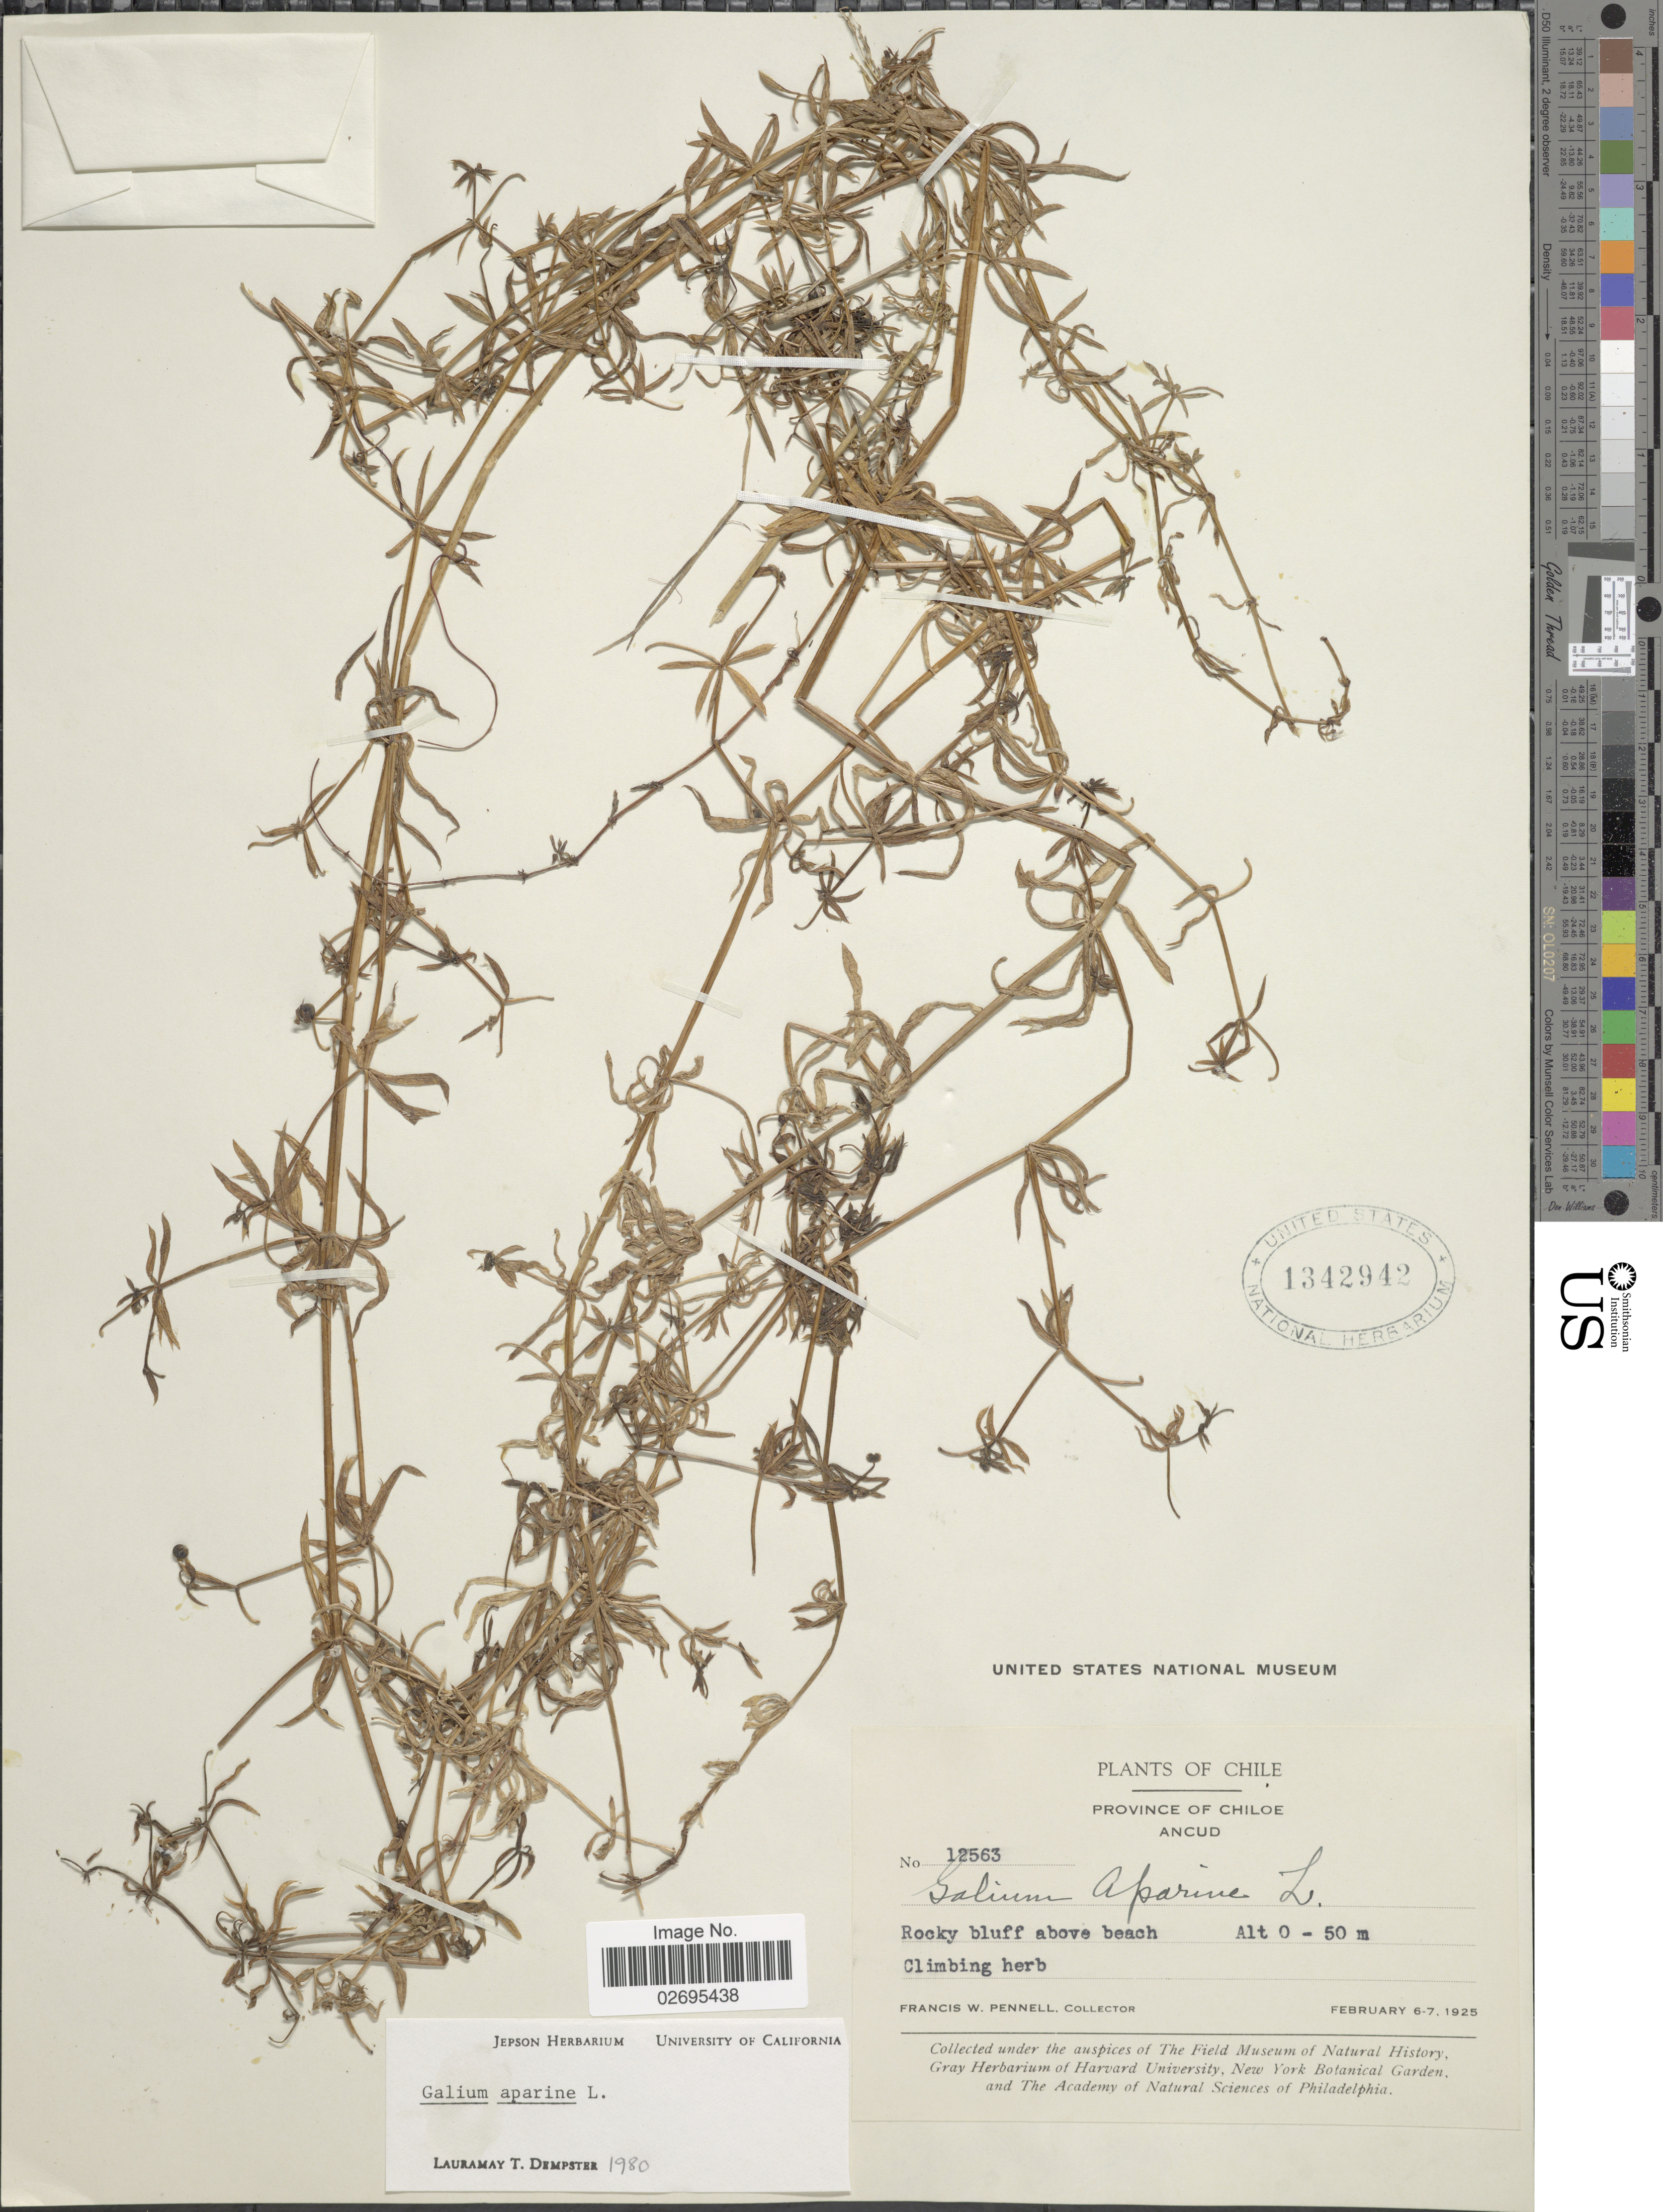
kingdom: Plantae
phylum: Tracheophyta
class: Magnoliopsida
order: Gentianales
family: Rubiaceae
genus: Galium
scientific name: Galium aparine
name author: L.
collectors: F. W. Pennell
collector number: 12563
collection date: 1925-02-06/1925-02-07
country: Chile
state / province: Arica y Parinacota (XV)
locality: Province of Chiloe Ancud, Rocky bluff above beach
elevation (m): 0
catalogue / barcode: US 1342942